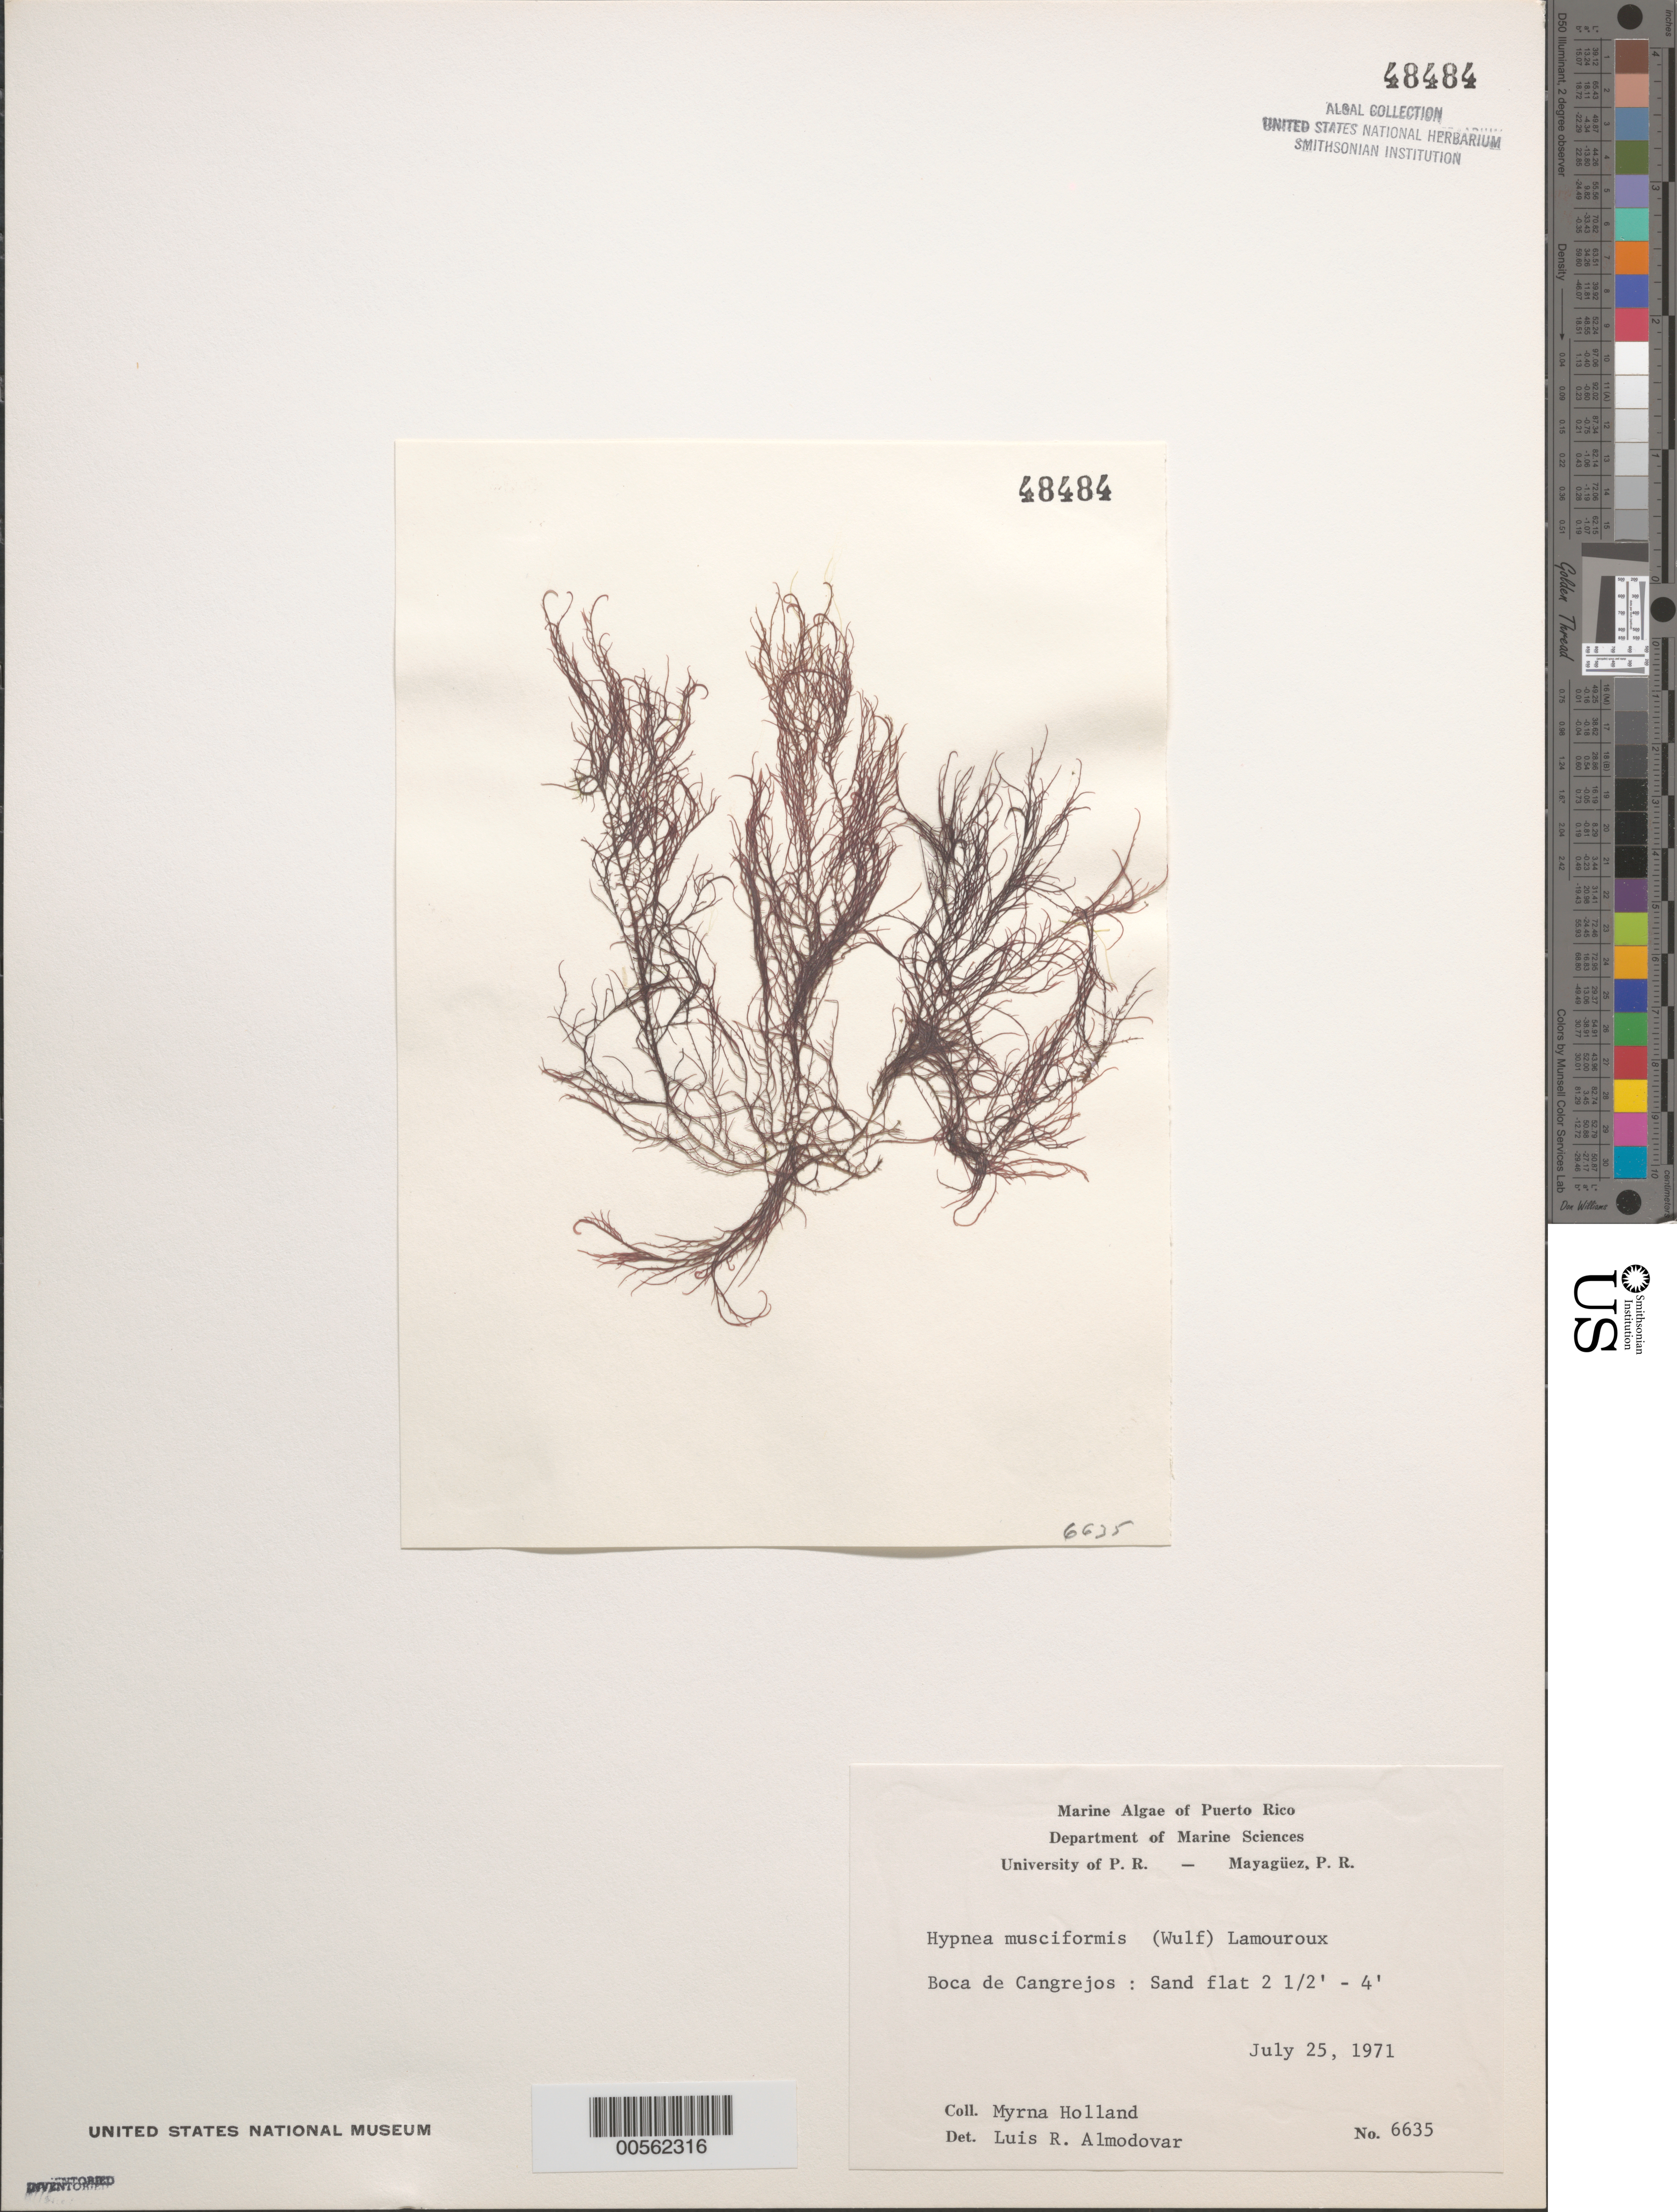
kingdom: Plantae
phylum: Rhodophyta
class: Florideophyceae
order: Gigartinales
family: Cystocloniaceae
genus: Hypnea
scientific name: Hypnea musciformis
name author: (Wulfen) J.V.Lamouroux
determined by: Almodovar, L. R.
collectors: M. Holland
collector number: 6635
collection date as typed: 25 Jul 1971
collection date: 1971-07-25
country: Puerto Rico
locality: Boca de cangrejos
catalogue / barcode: US 48484